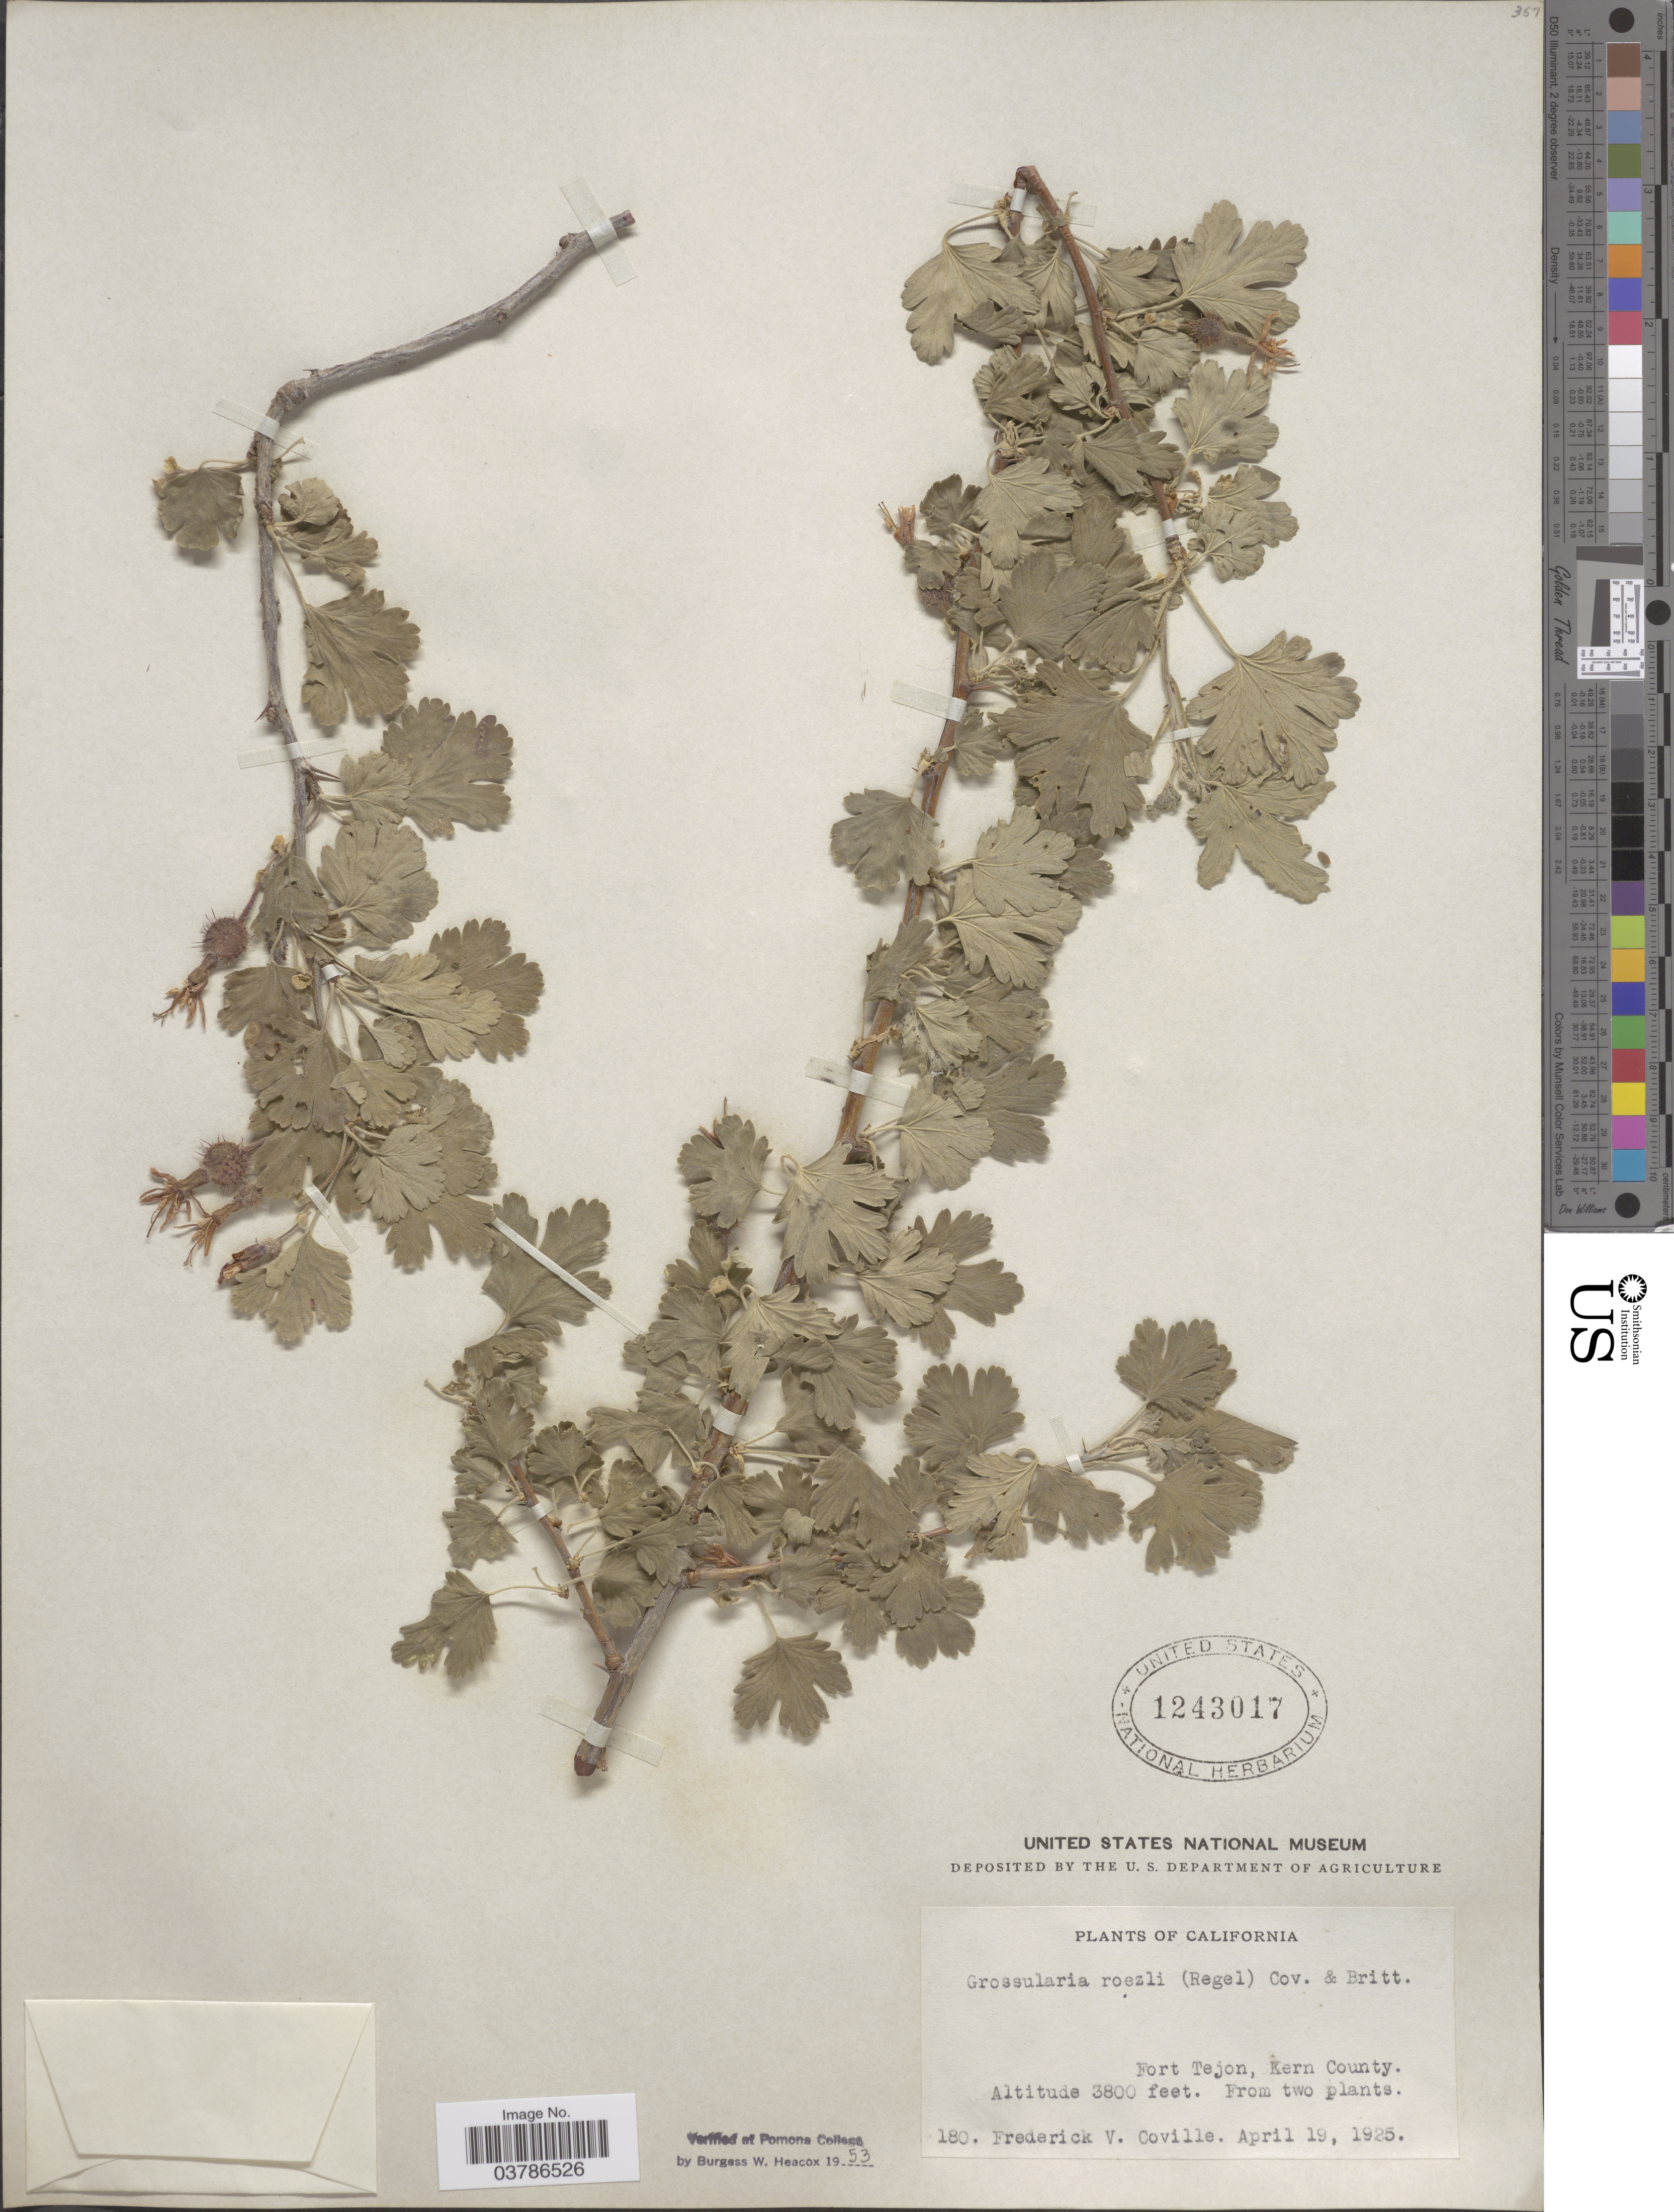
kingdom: Plantae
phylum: Tracheophyta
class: Magnoliopsida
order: Saxifragales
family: Grossulariaceae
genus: Ribes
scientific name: Ribes roezlii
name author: Regel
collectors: F. V. Coville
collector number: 180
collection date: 1925-04-19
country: United States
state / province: California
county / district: Kern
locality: Fort Tejon, Kern County.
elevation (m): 1158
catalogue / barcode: US 1243017